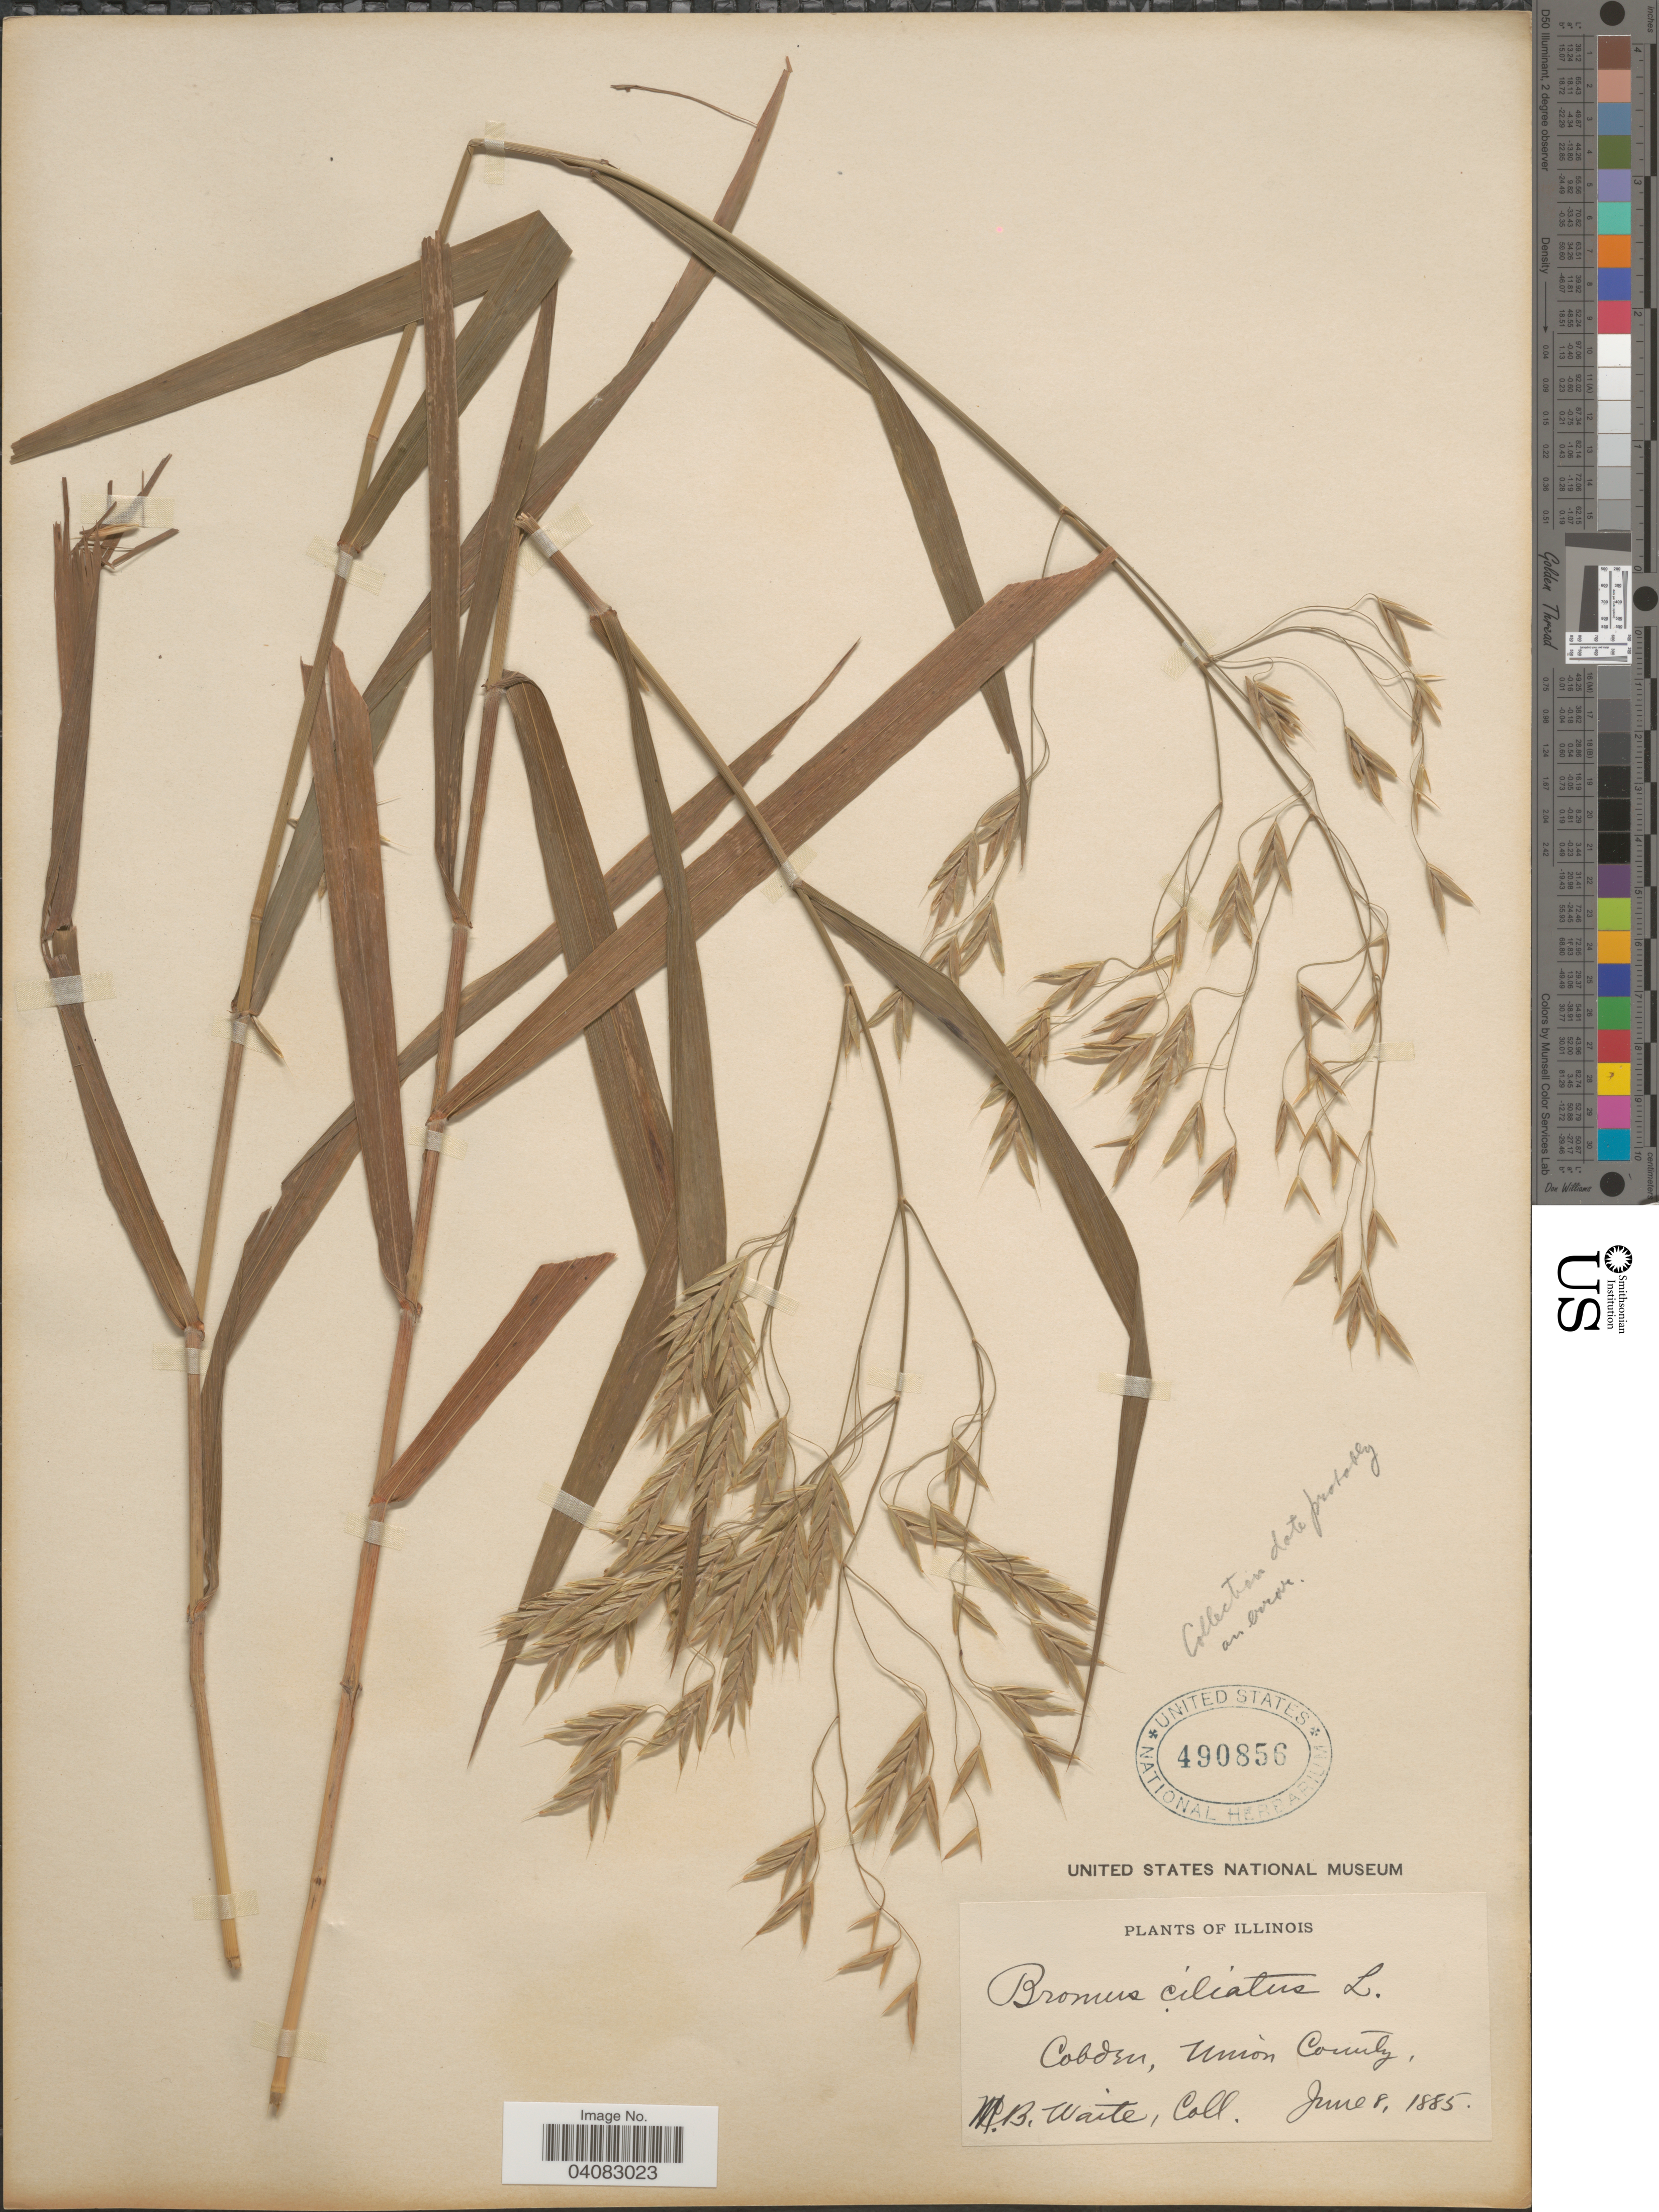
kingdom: Plantae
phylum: Tracheophyta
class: Liliopsida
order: Poales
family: Poaceae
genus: Bromus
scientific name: Bromus latiglumis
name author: (Scribn. ex Shear) Hitchc.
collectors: W. Waite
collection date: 1885-06-08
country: United States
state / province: Illinois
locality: Cobden, Union County.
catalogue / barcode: US 490856